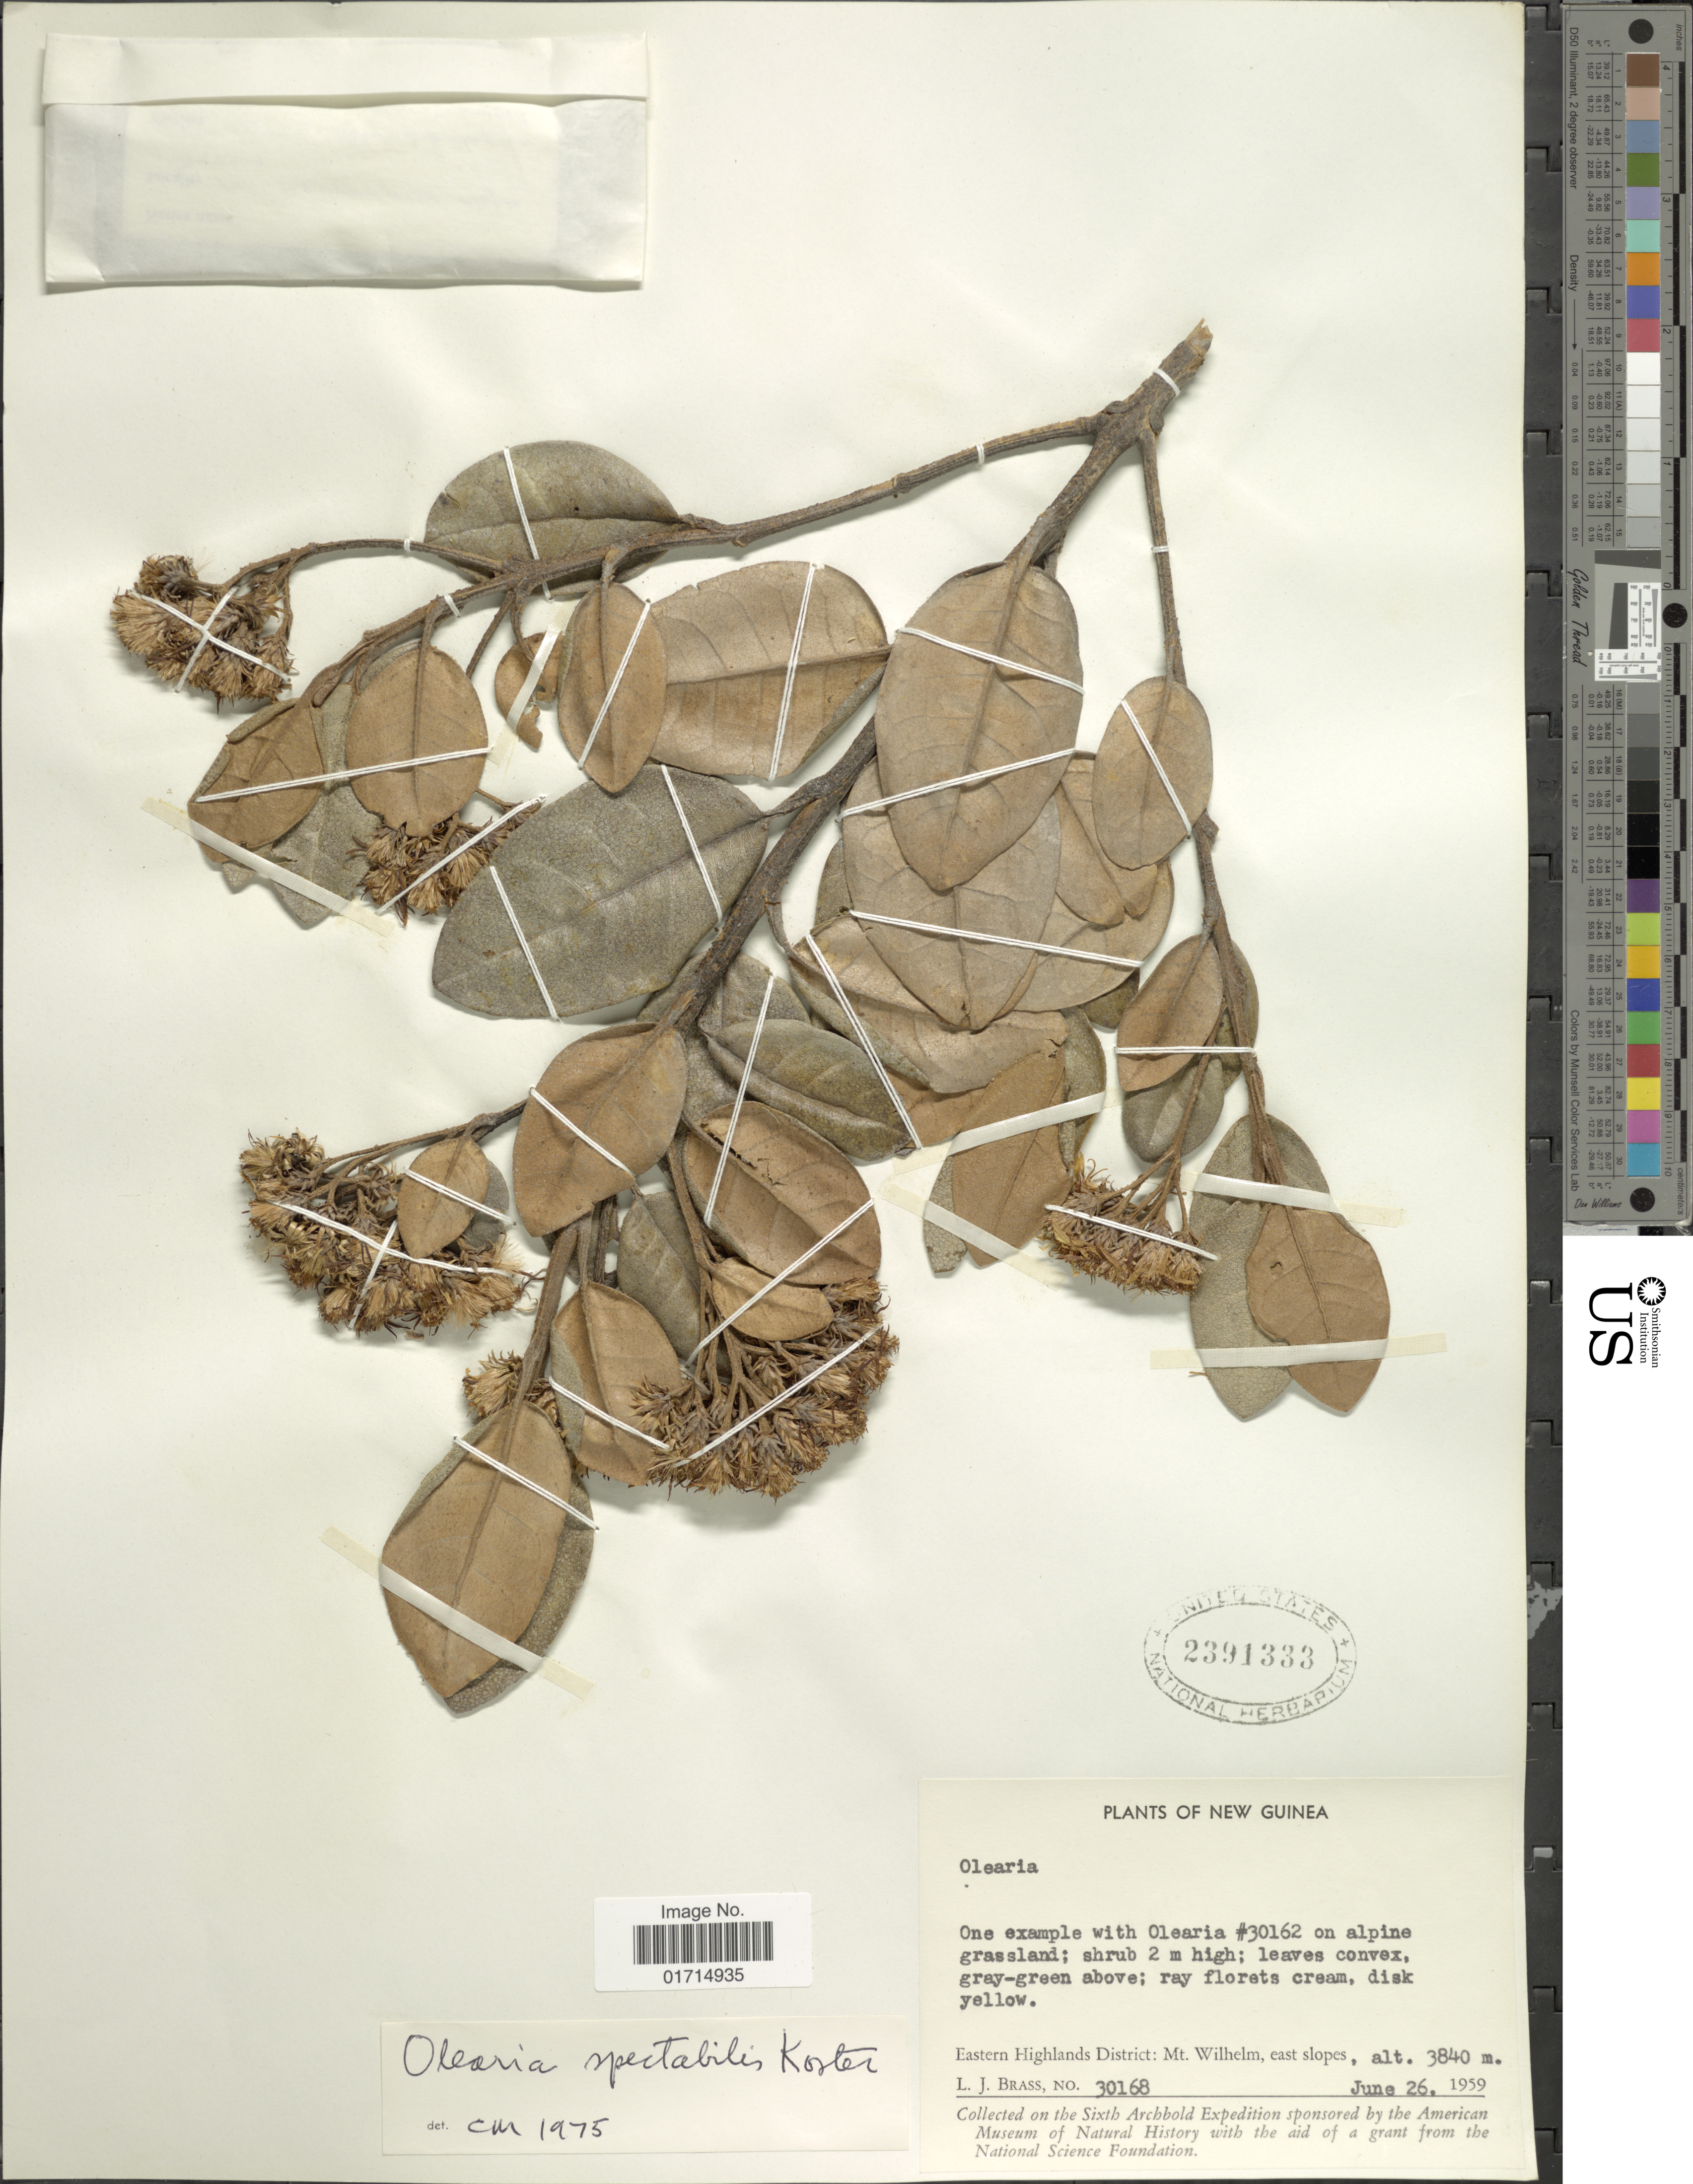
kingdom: Plantae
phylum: Tracheophyta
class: Magnoliopsida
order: Asterales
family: Asteraceae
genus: Olearia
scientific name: Olearia spectabilis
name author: J. Kost.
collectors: L. J. Brass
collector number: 30168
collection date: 1959-06-26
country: Papua New Guinea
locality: Eastern highlands District: Mt. Wilhelm, east slopes, New Guinea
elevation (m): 3840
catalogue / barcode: US 2391333